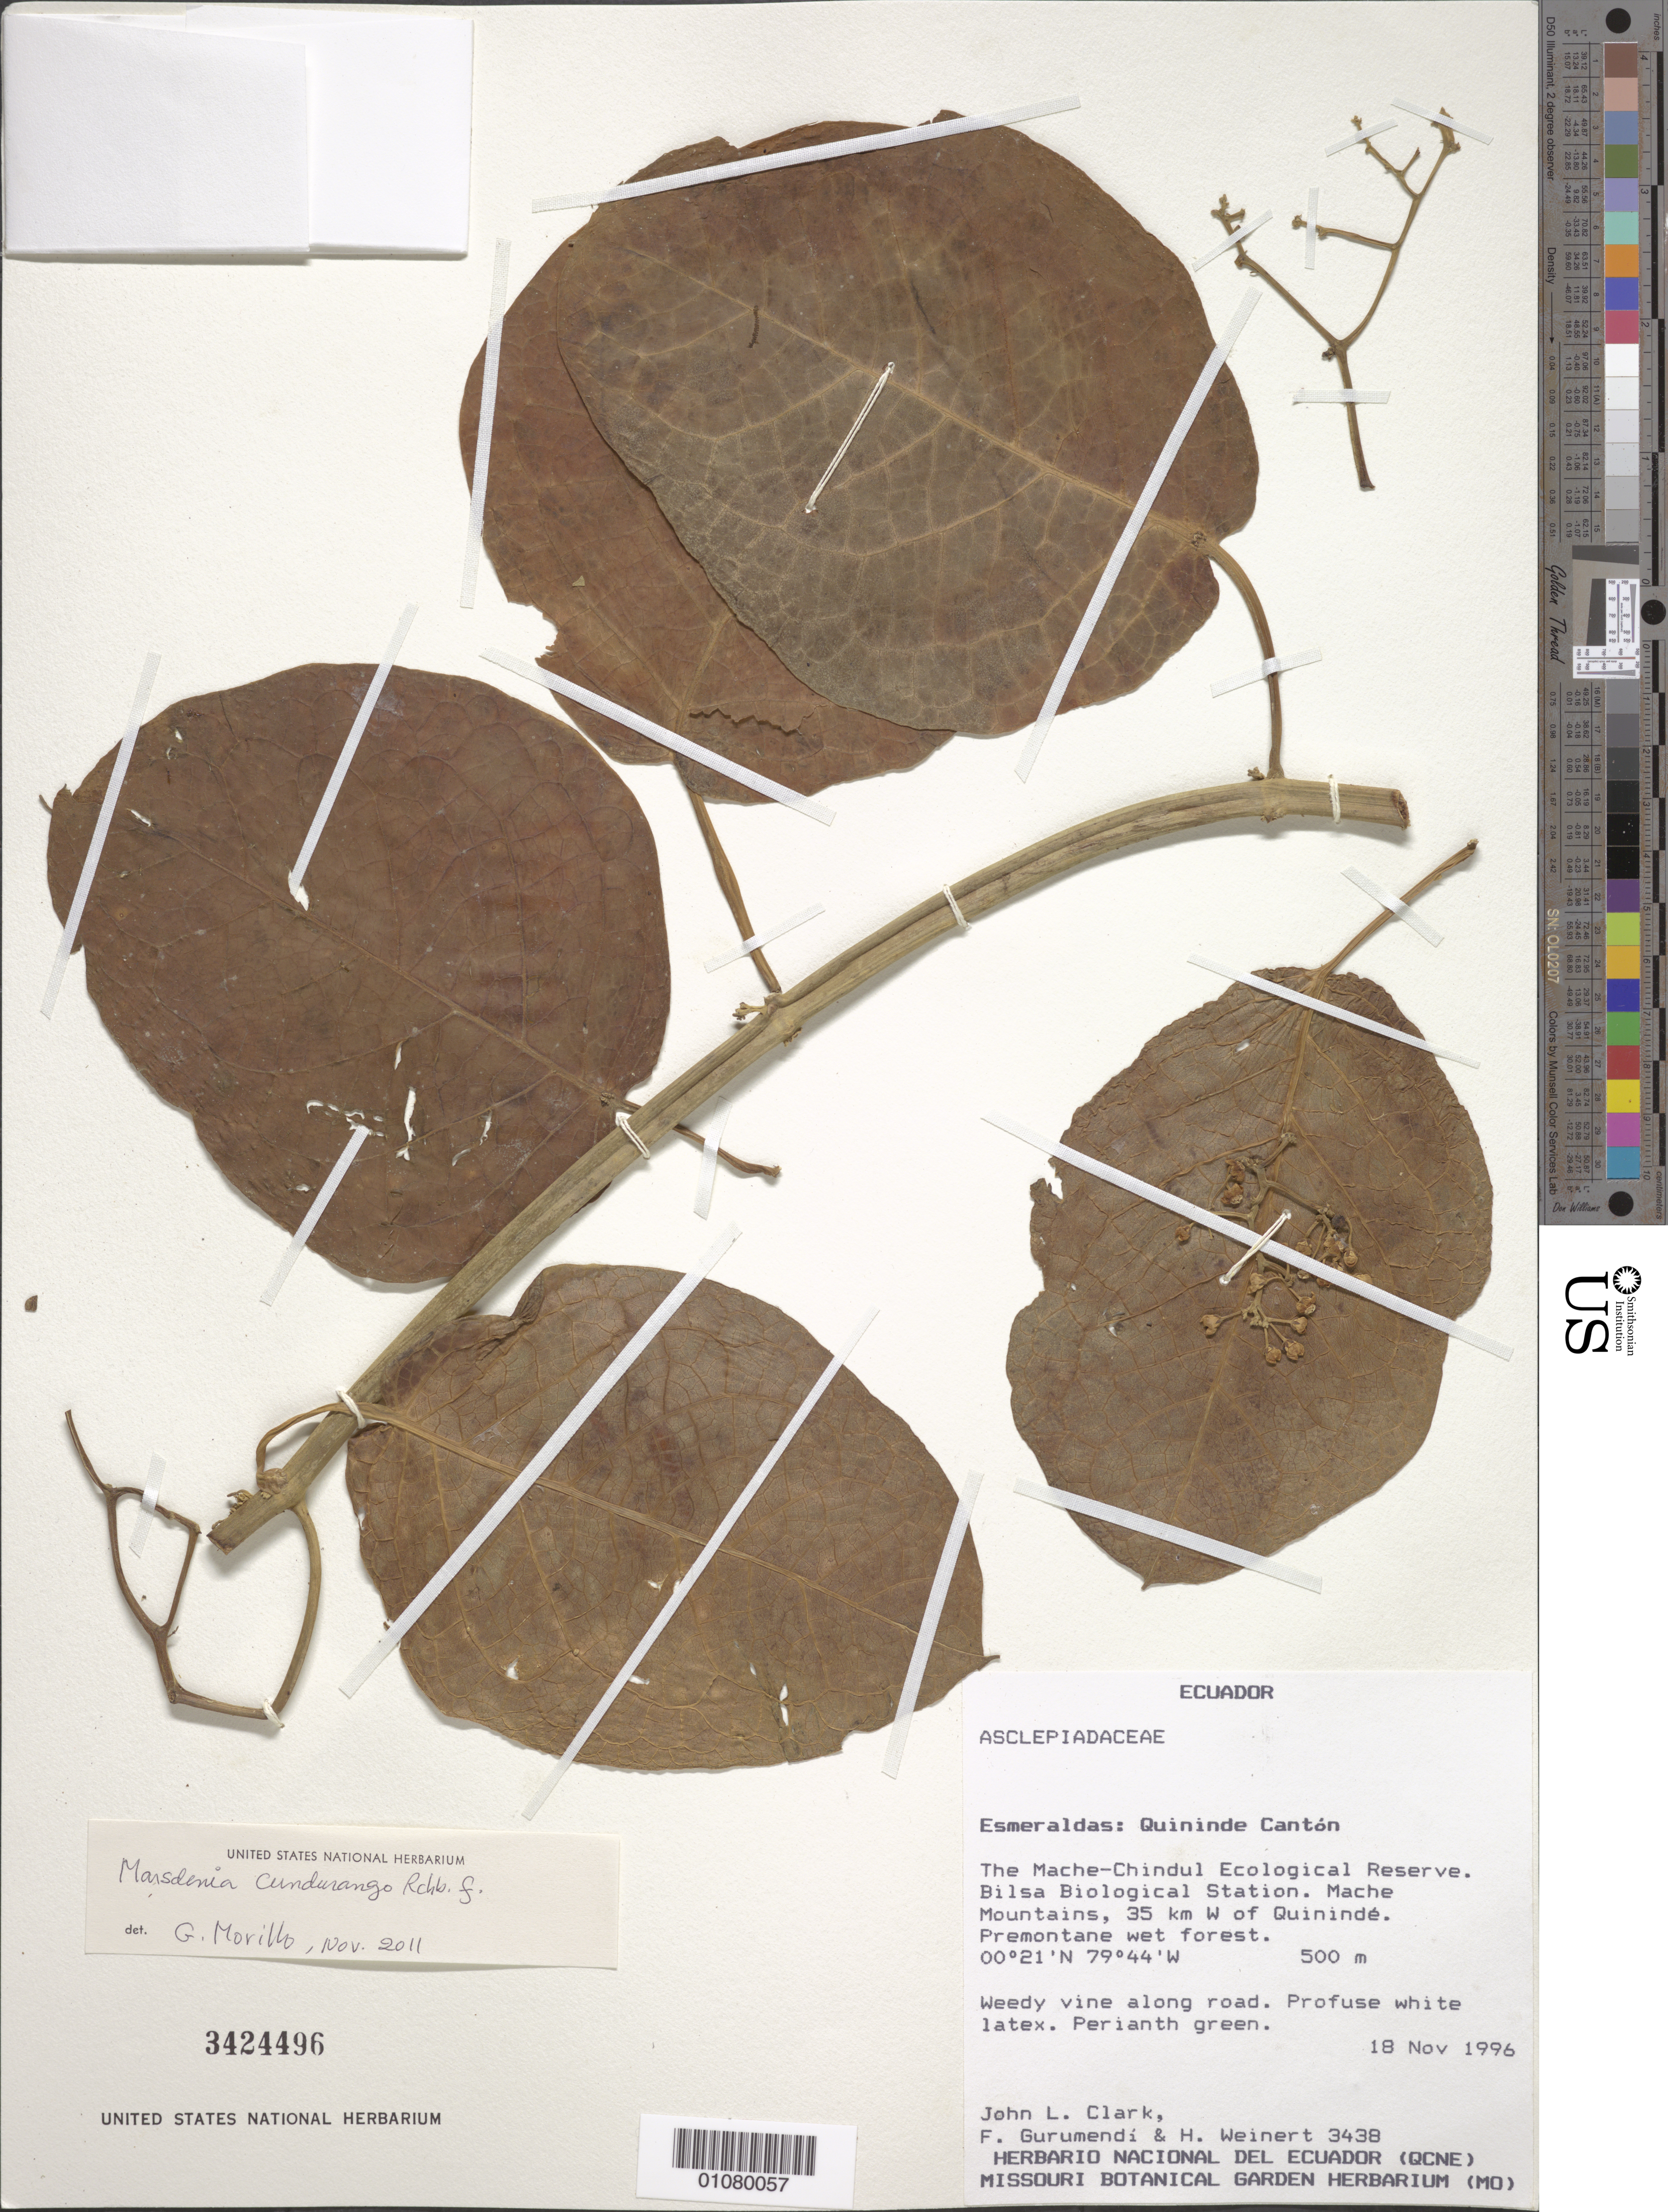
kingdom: Plantae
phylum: Tracheophyta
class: Magnoliopsida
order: Gentianales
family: Apocynaceae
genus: Marsdenia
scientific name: Marsdenia cundurango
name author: Rchb. f.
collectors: J. L. Clark, F. Gurumendí & H. Weinert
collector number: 3438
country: Ecuador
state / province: Esmeraldas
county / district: Quinindé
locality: Canton, the Mache-Chindul Ecological Reserve, Bilsa Biological Station, Mache Mountainsk W of Quininde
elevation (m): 500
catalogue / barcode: US 3424496